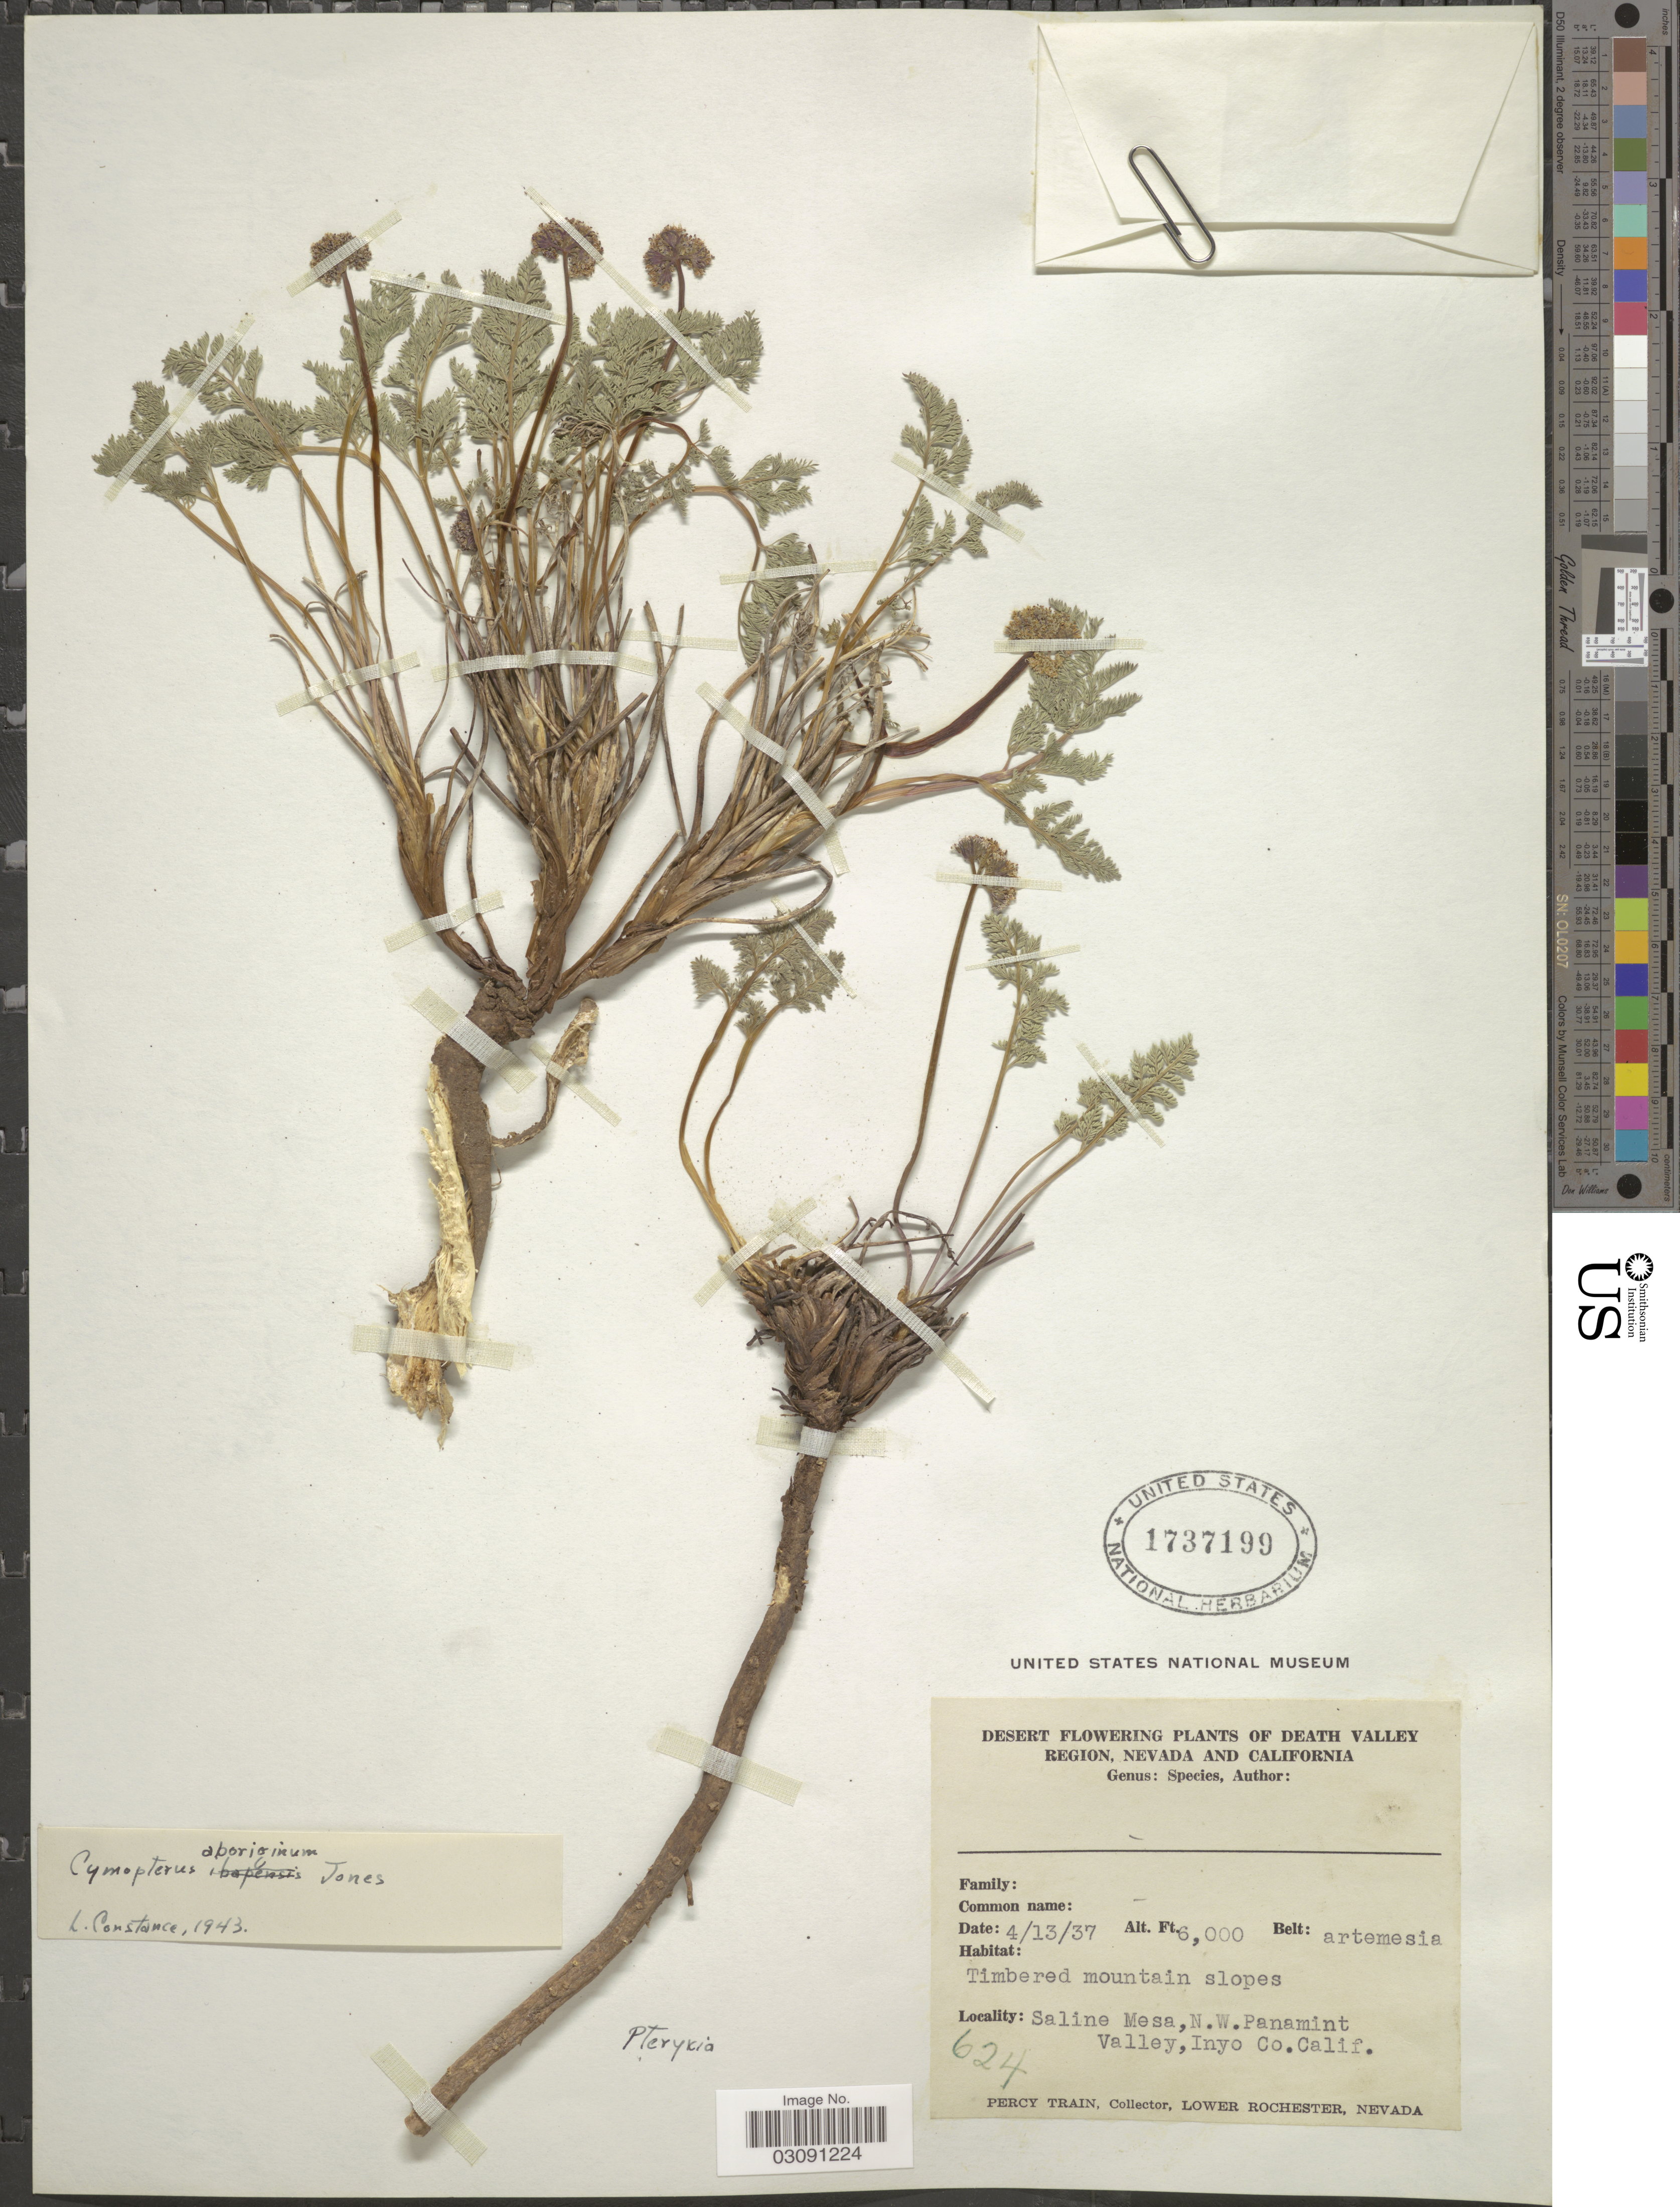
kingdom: Plantae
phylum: Tracheophyta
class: Magnoliopsida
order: Apiales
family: Apiaceae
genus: Cymopterus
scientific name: Cymopterus aboriginum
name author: M.E. Jones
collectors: P. Train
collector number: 624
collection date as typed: Transcribed d/m/y: 13/4/37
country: United States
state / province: California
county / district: Inyo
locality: Death Valley Region, Timbered mountain slopes, Saline Mesa, N.W. Panamint Valley, Inyo Co.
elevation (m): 1829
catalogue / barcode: US 1737199